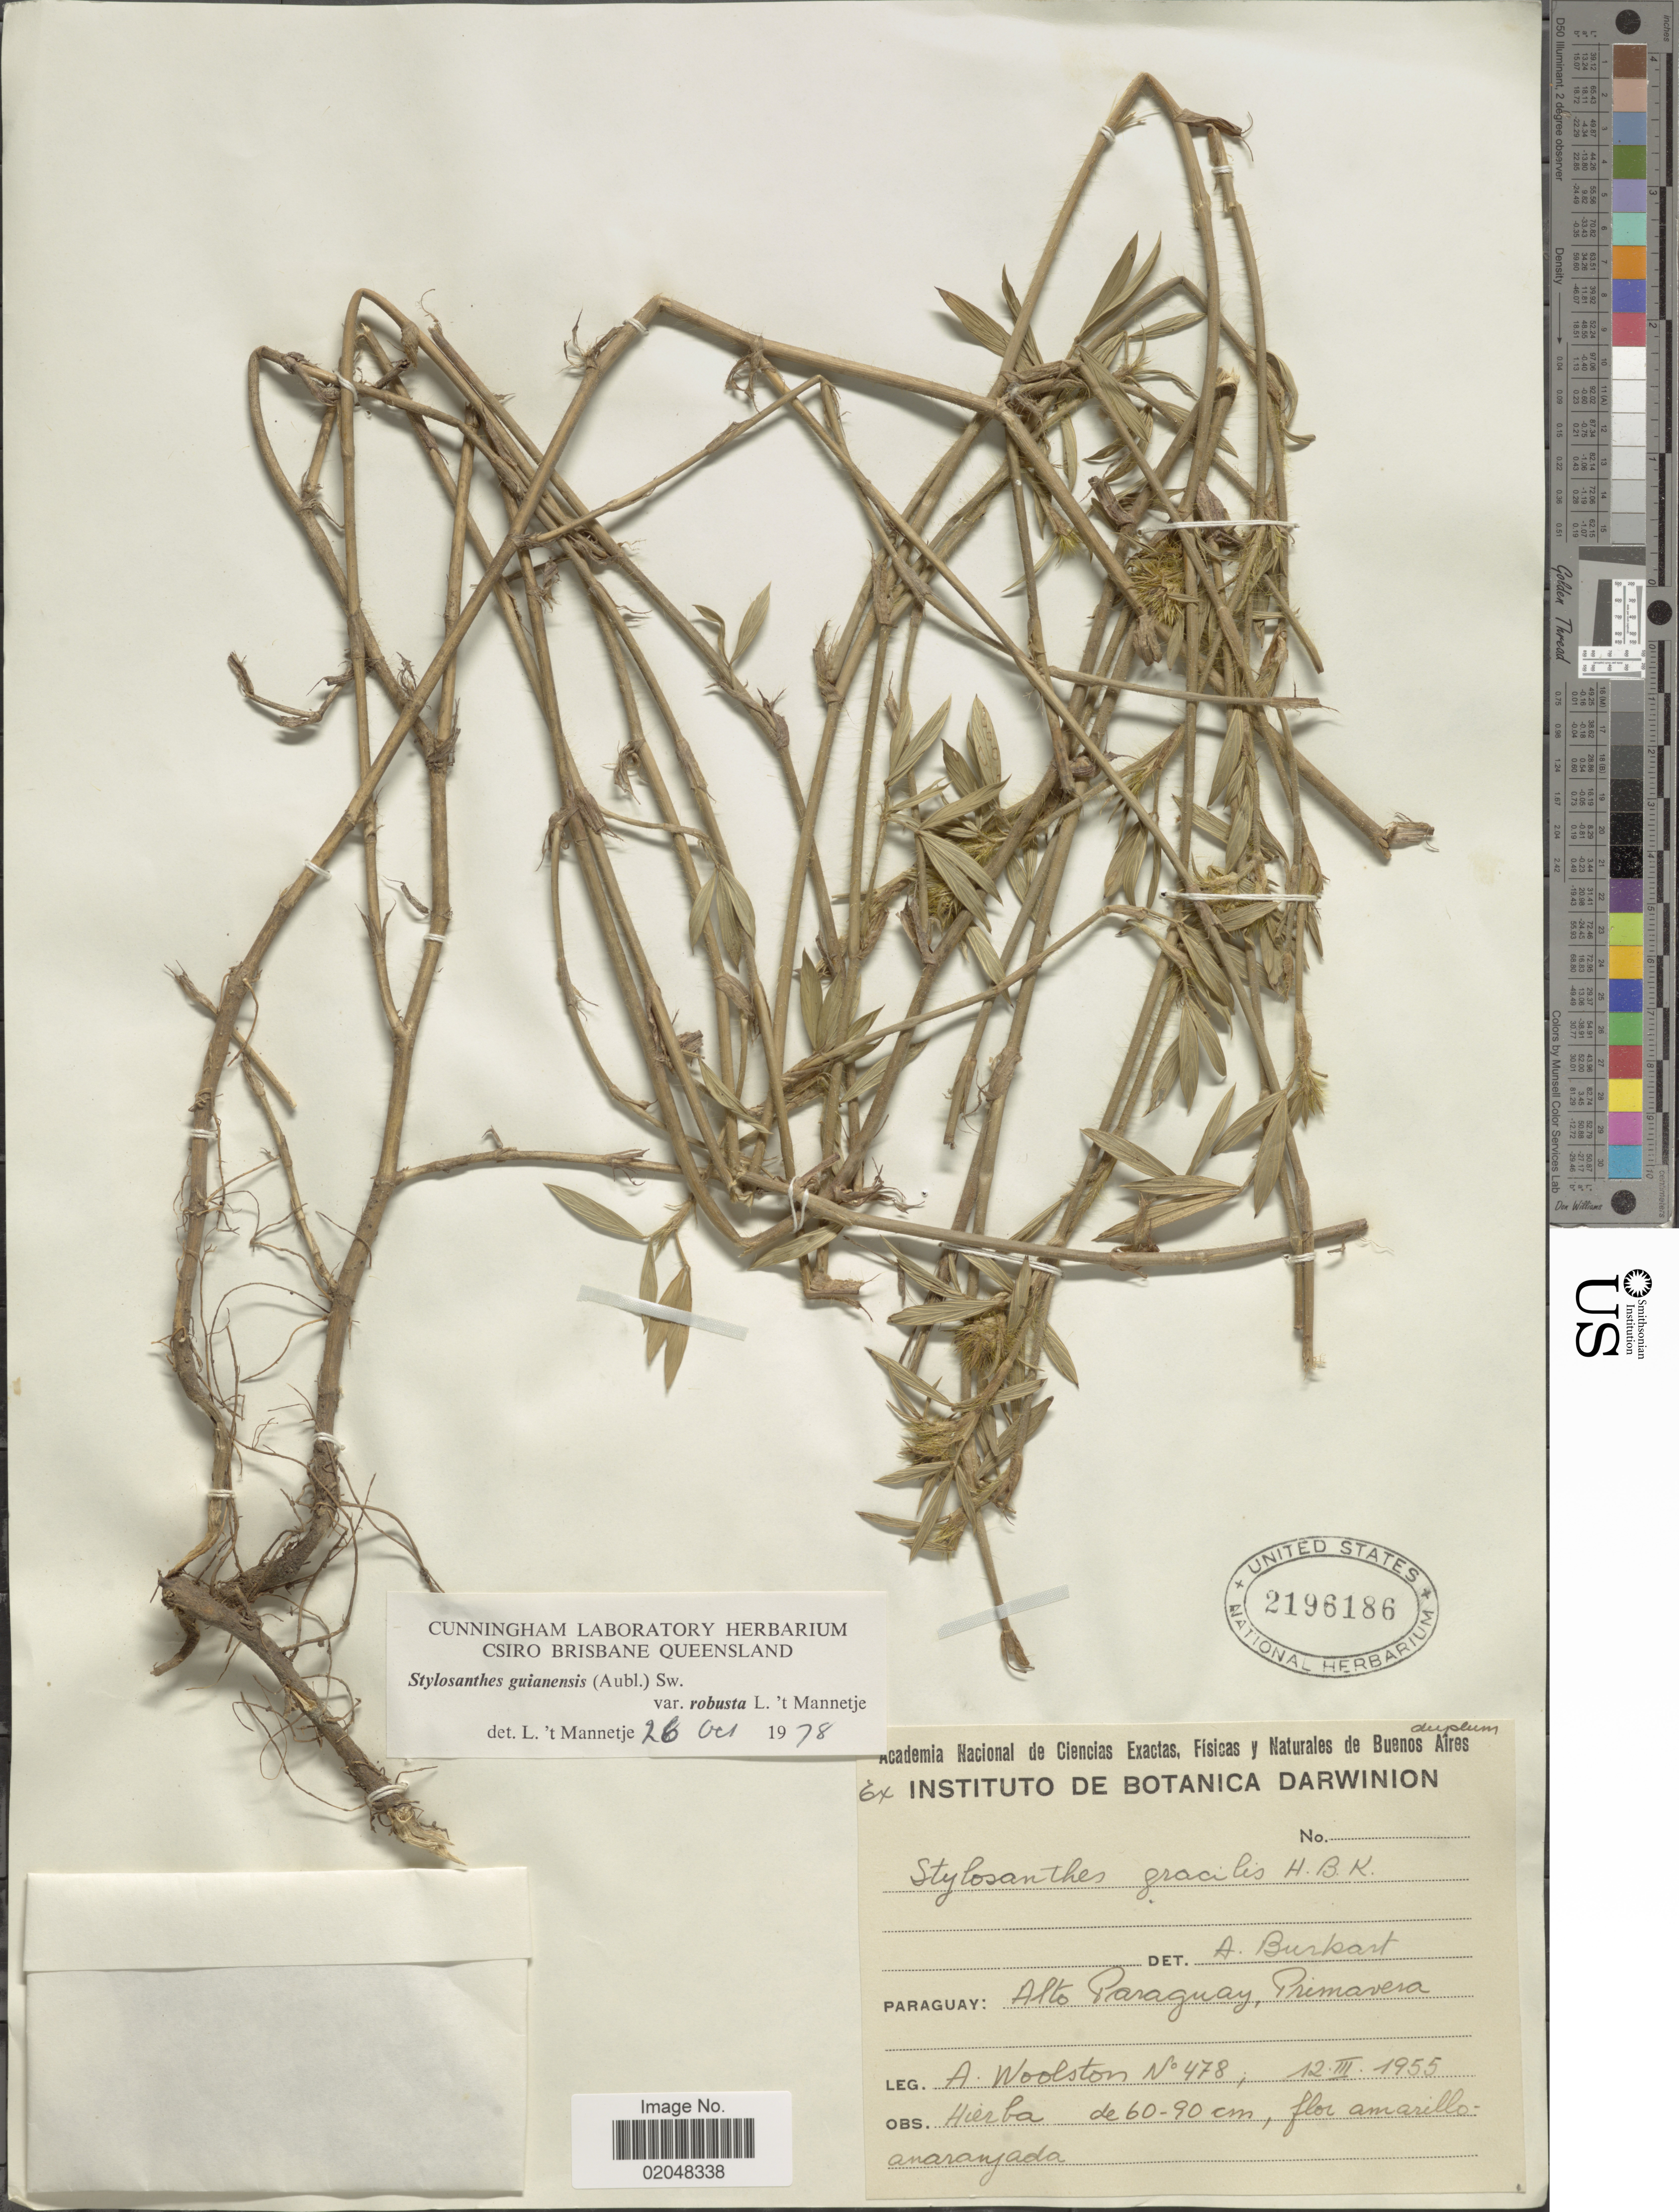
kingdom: Plantae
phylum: Tracheophyta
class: Magnoliopsida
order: Fabales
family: Fabaceae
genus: Stylosanthes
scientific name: Stylosanthes guianensis var. robusta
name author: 't Mannetje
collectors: A. L. Woolston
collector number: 478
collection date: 1955-03-12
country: Paraguay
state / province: Alto Paraguay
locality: Primavera.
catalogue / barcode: US 2196186